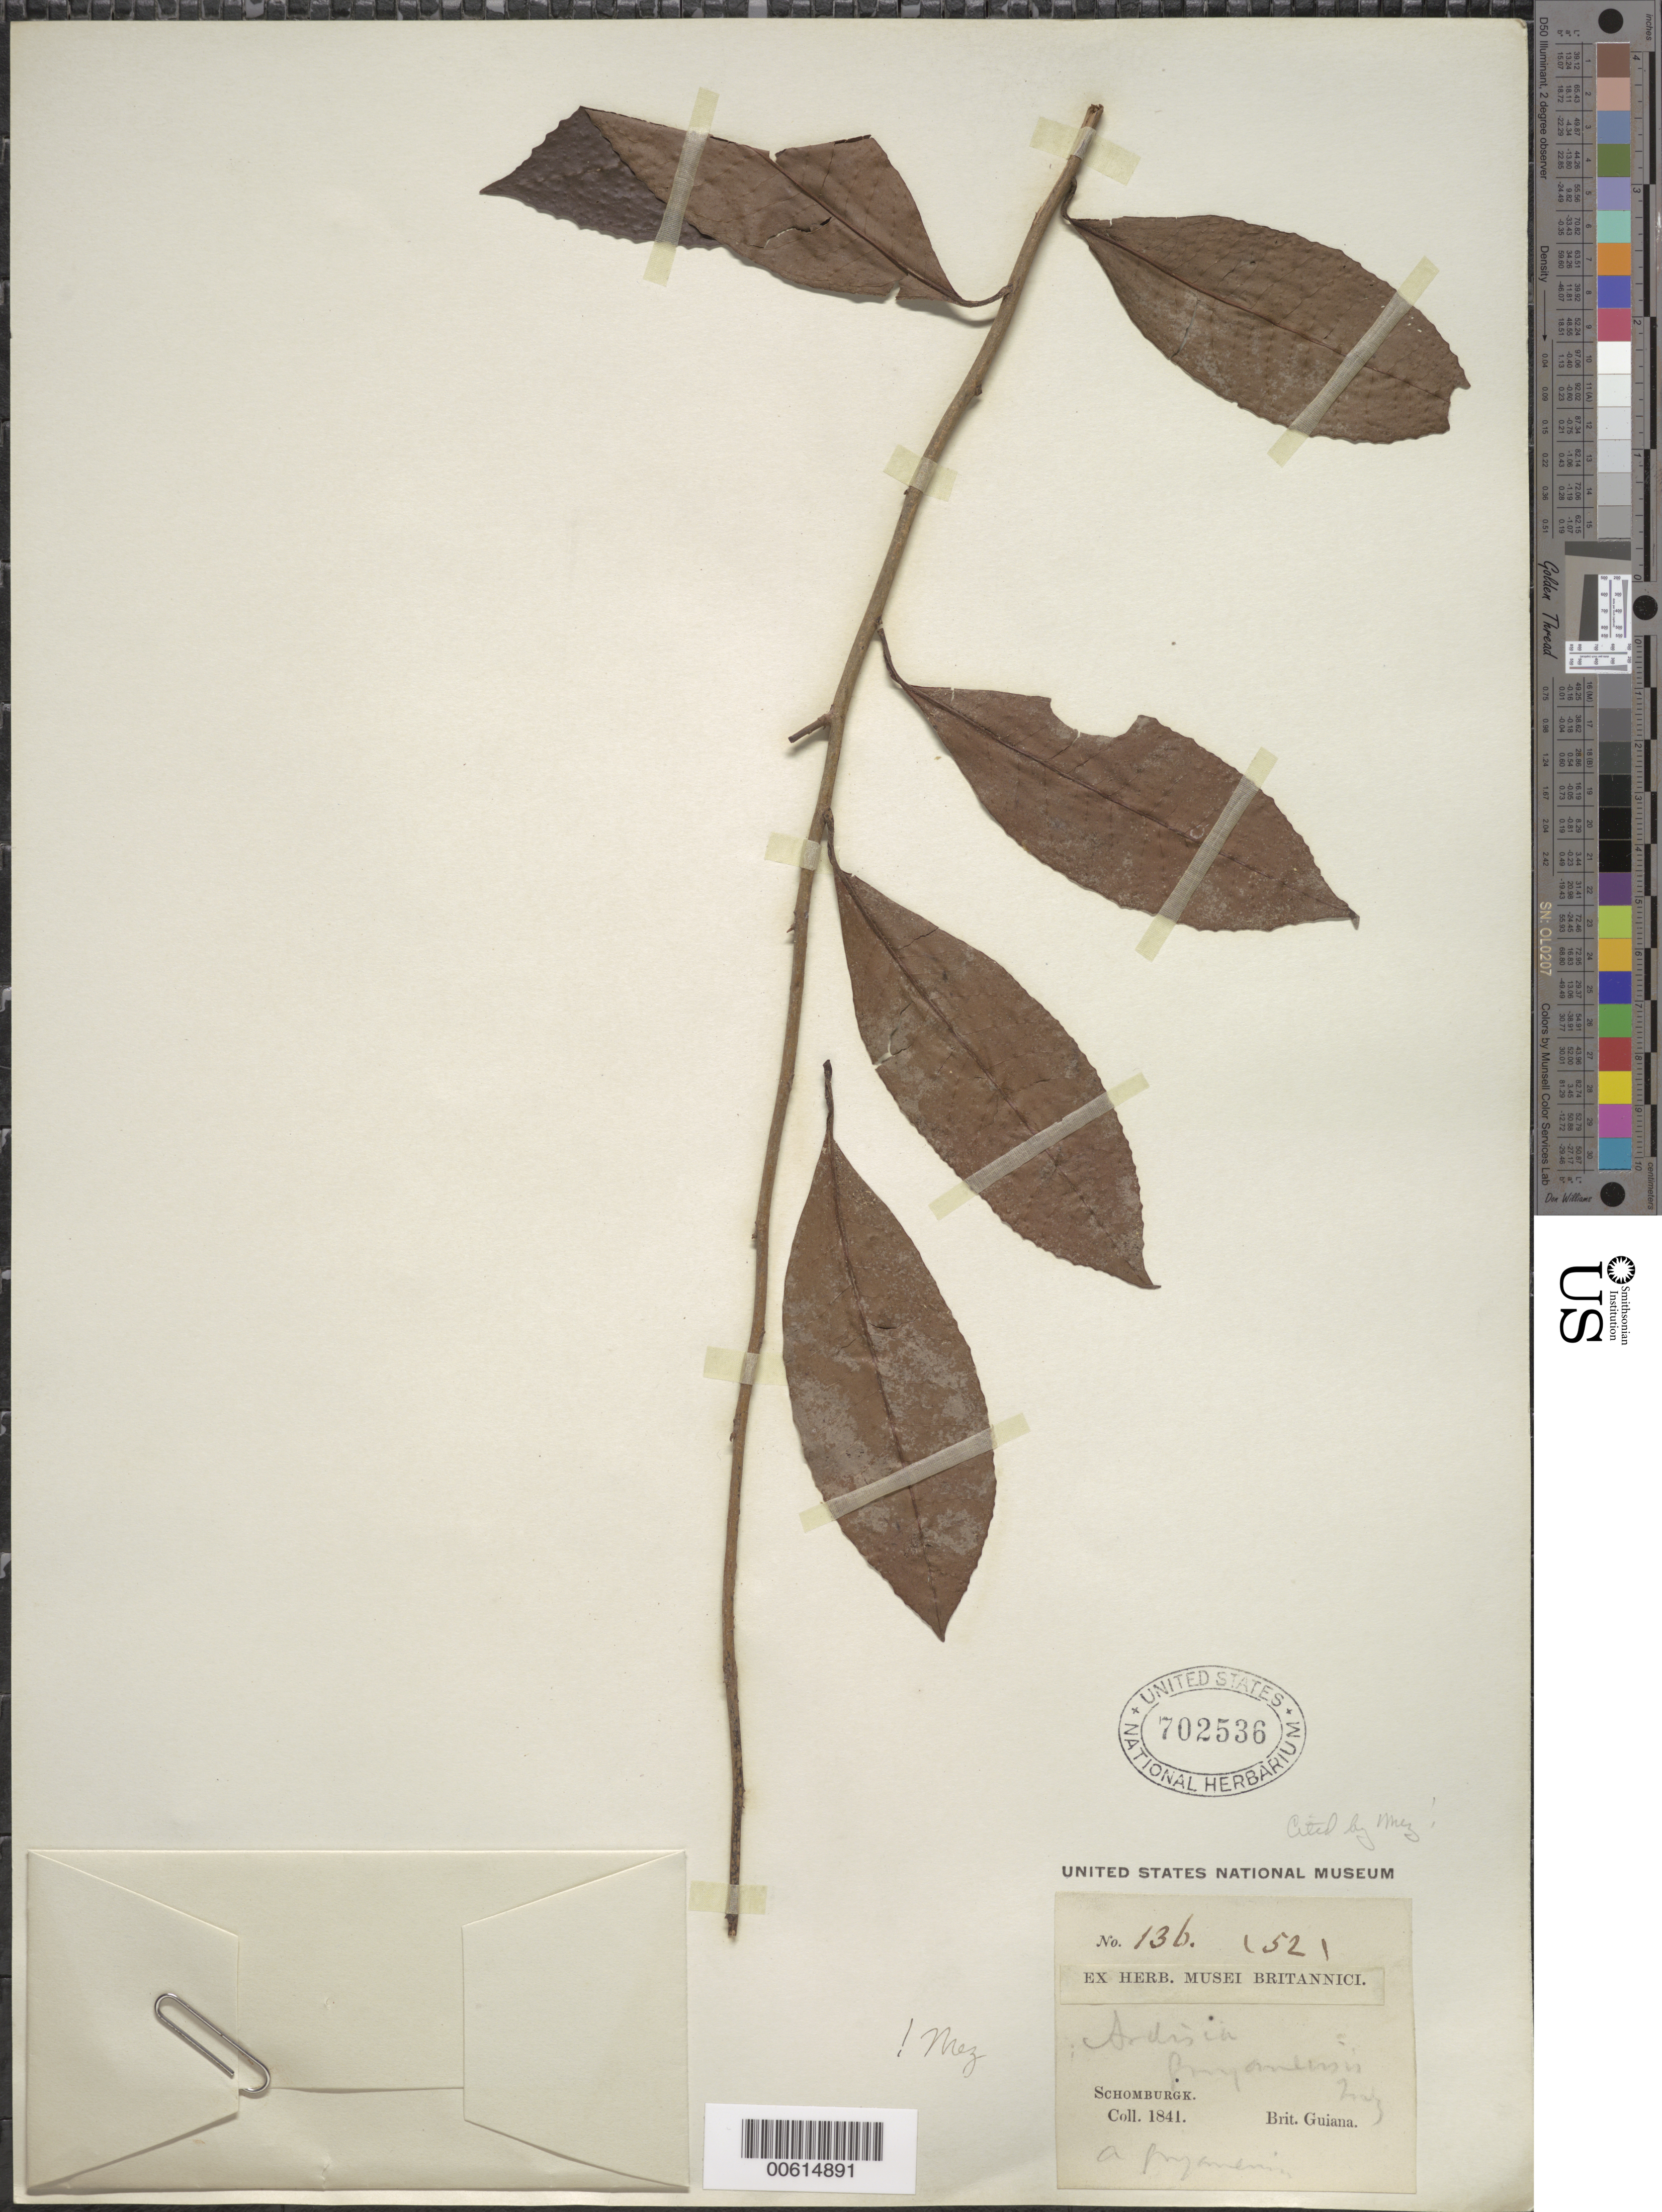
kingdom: Plantae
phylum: Tracheophyta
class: Magnoliopsida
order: Ericales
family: Primulaceae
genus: Ardisia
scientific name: Ardisia guianensis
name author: (Aubl.) Mez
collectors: M. R. Schomburgk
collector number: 136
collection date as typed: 1841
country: Guyana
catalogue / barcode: US 702536